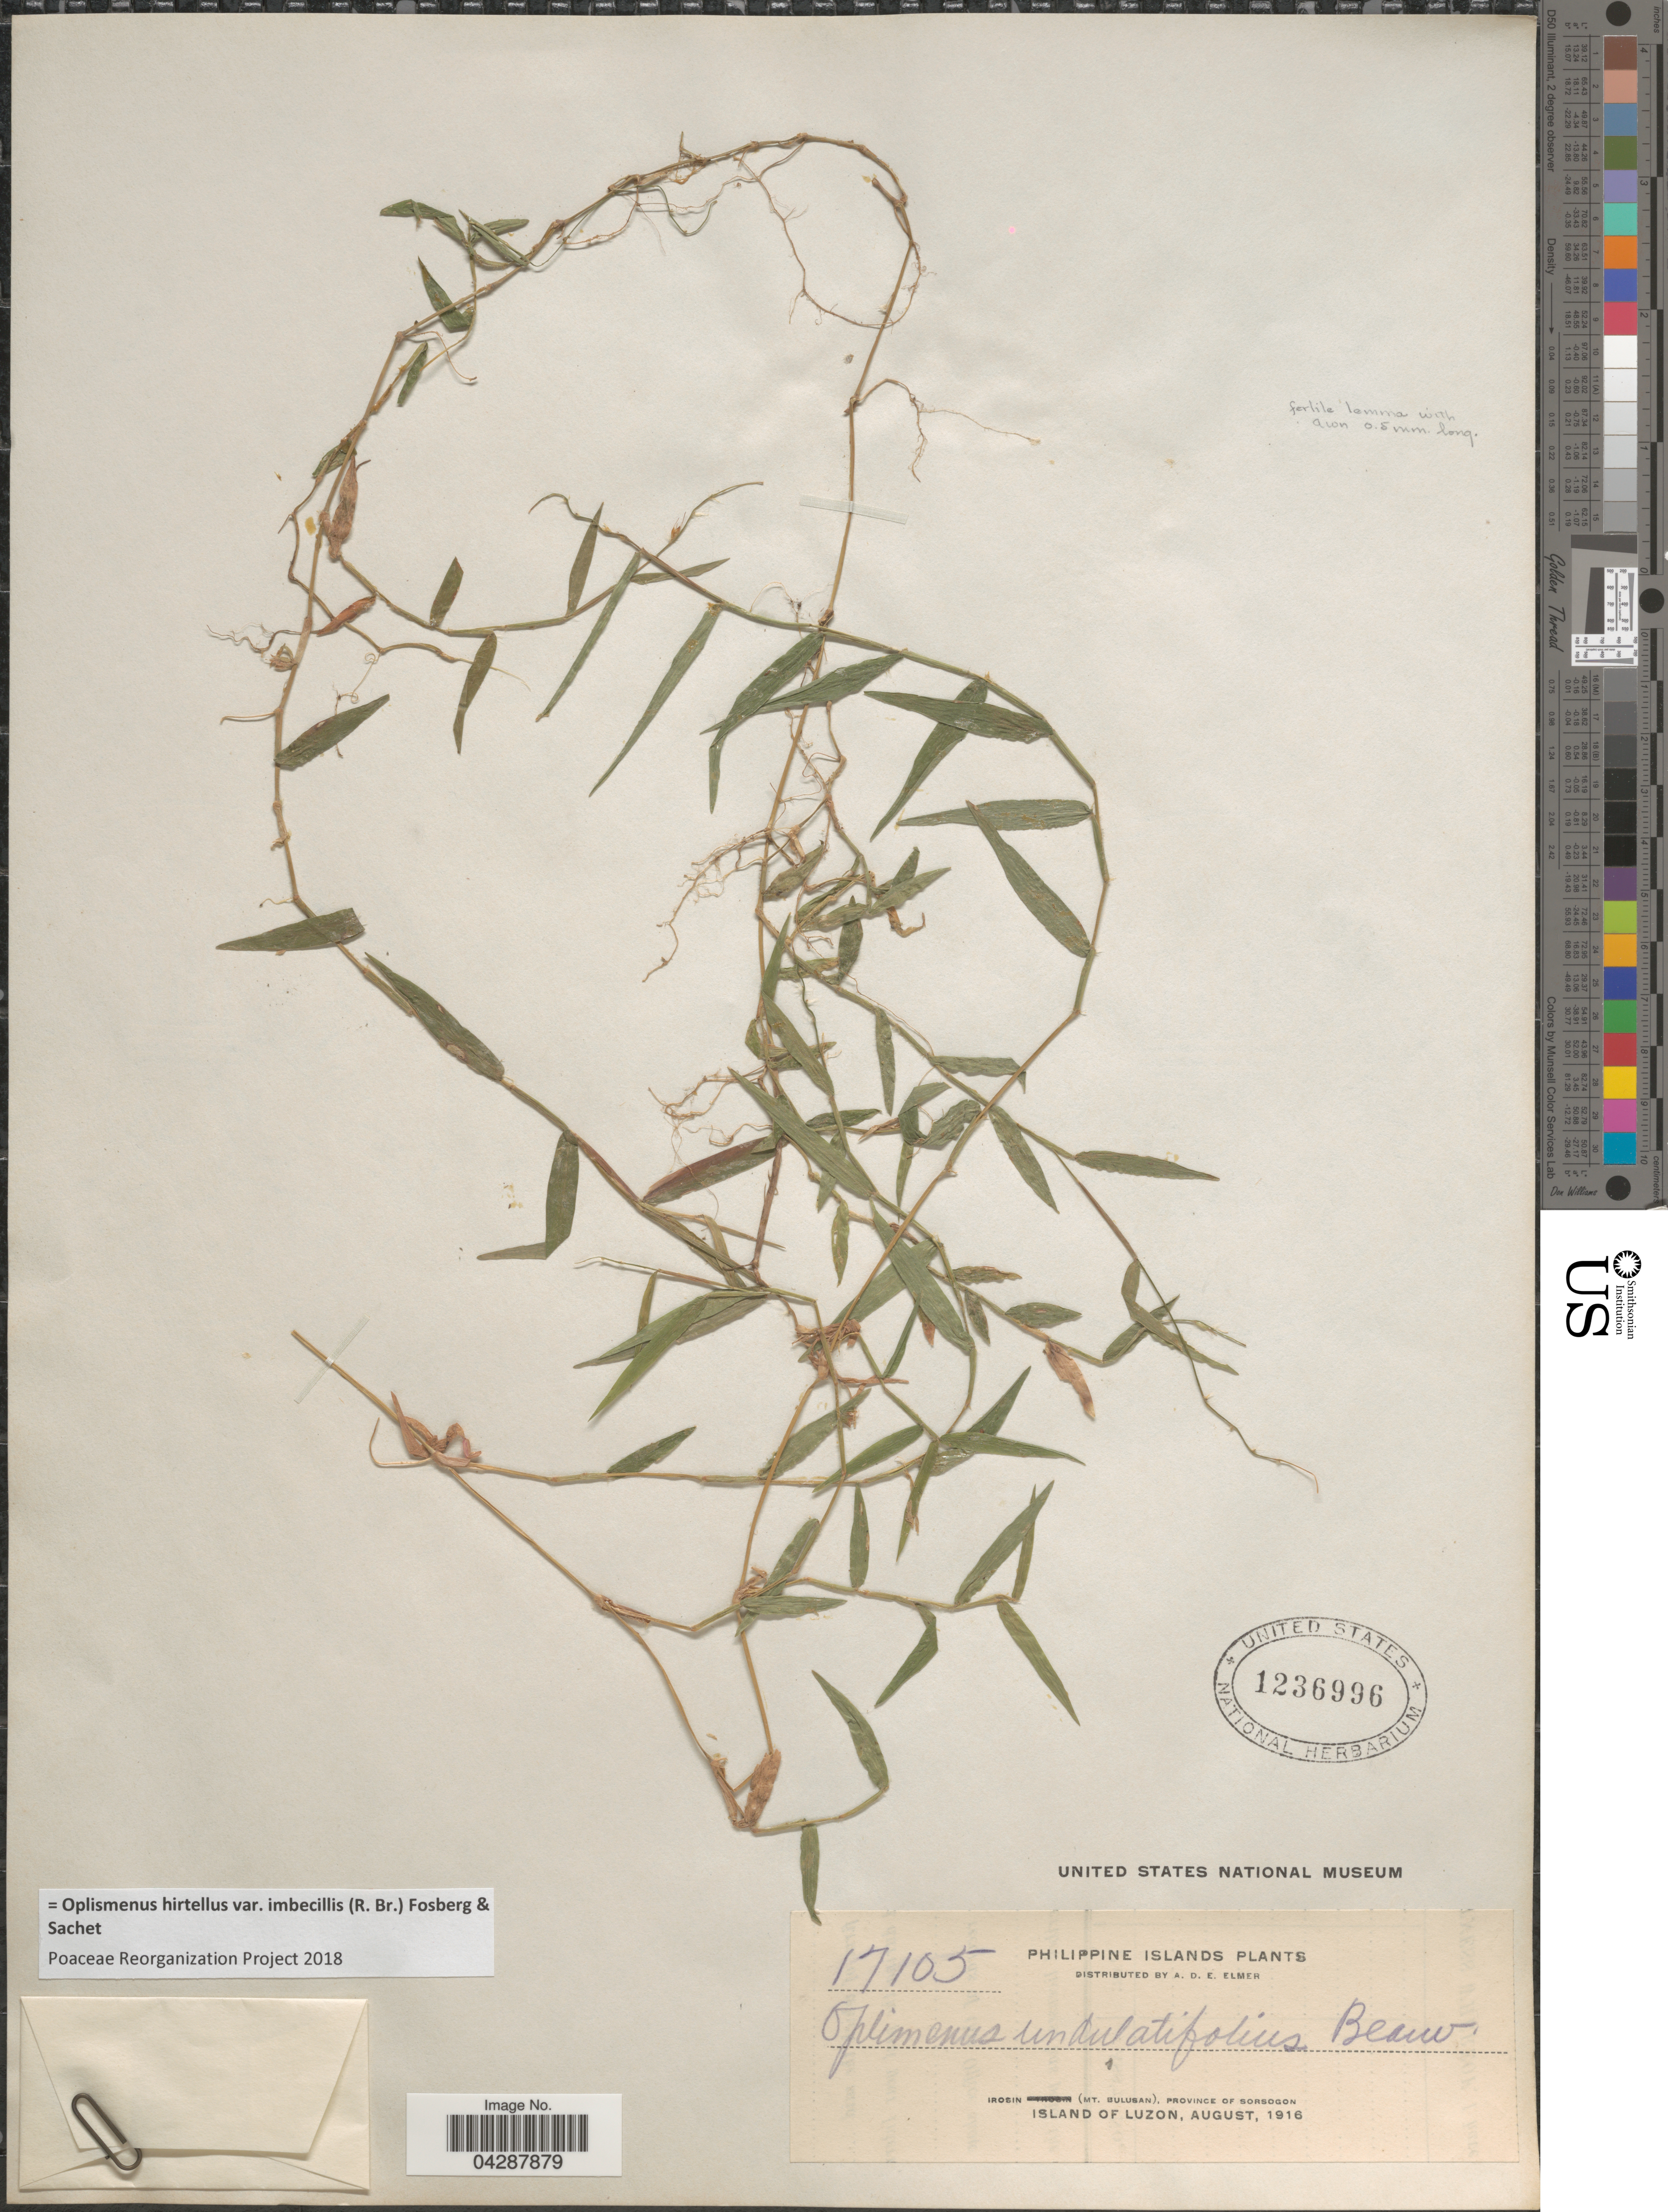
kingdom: Plantae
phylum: Tracheophyta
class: Liliopsida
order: Poales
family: Poaceae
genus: Oplismenus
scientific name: Oplismenus hirtellus var. imbecillis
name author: (R. Br.) Fosberg & Sachet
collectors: A. D. E. Elmer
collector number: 17105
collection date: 1916-08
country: Philippines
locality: Irosin (Mt. Bulusan), Province of Sorsogon. Island of Luzon.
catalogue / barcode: US 1236996